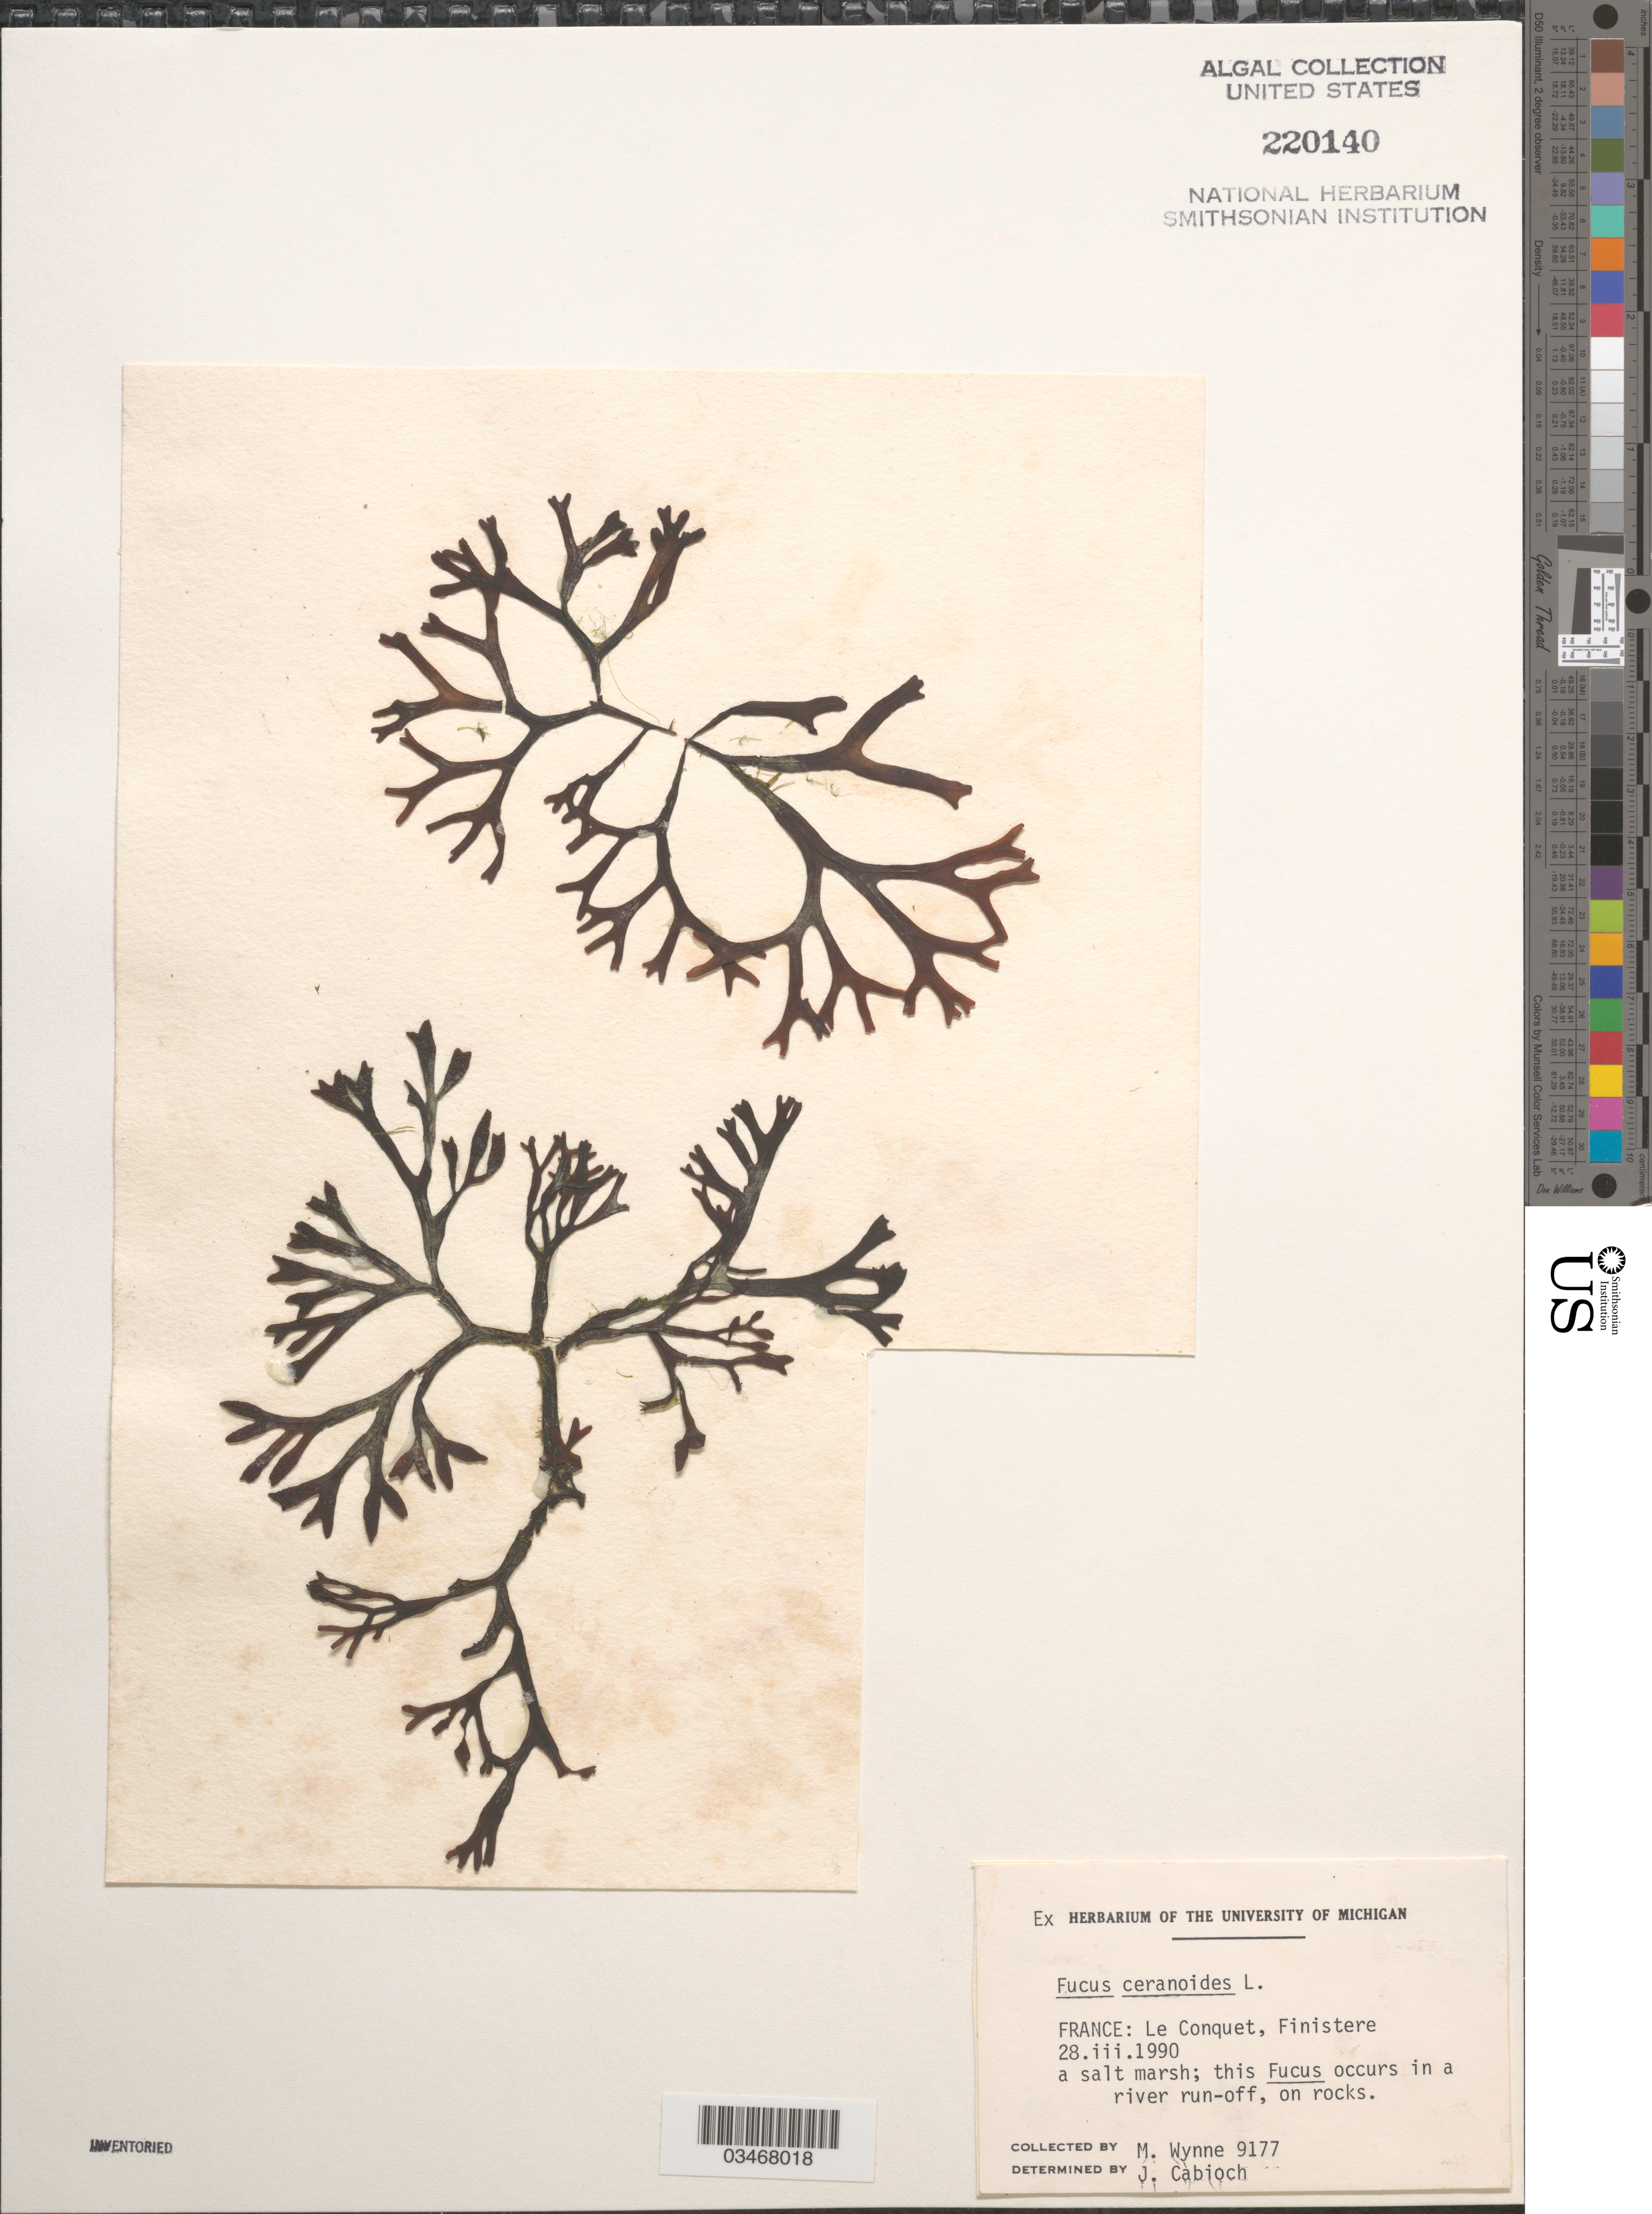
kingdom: Chromista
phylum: Ochrophyta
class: Phaeophyceae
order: Fucales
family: Fucaceae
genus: Fucus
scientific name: Fucus ceranoides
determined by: Cabioch, J.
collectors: M.J. Wynne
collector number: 9177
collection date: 1990-03-28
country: France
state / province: Bretagne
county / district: Finistère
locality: Le Conquet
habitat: A salt marsh; this Fucus occurs in a river run-off, on rocks.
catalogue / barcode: US 220140